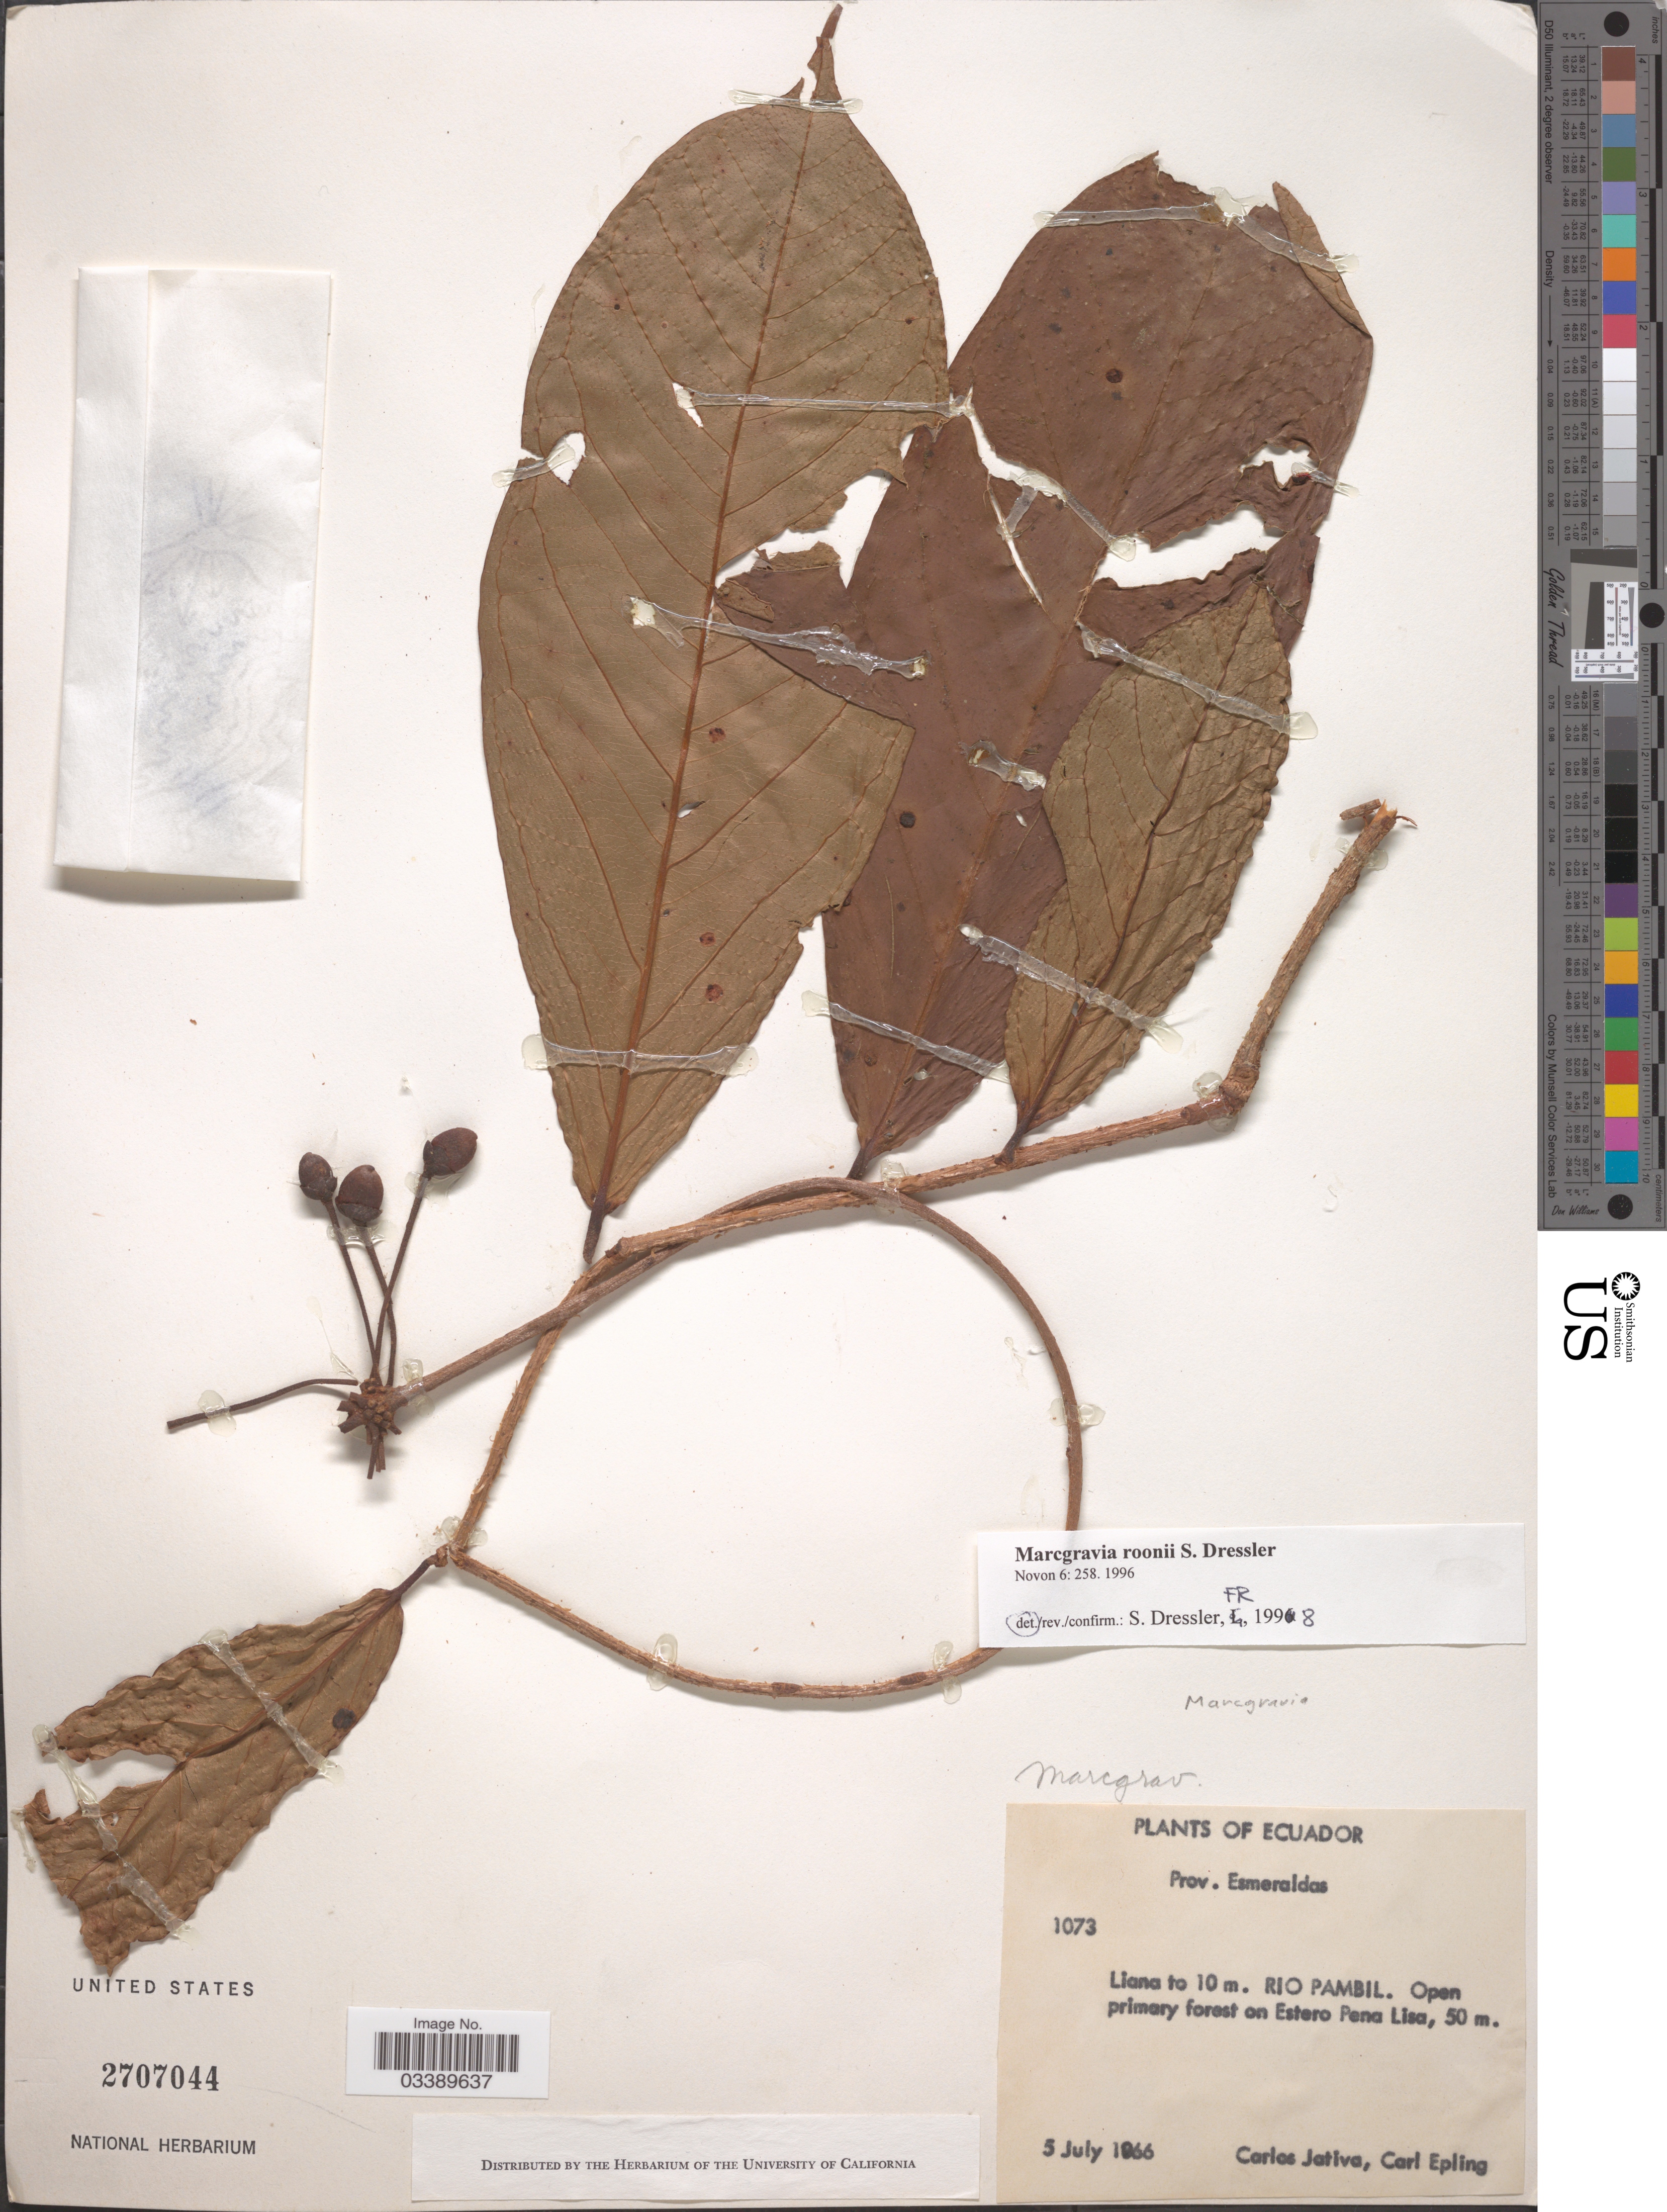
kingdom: Plantae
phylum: Tracheophyta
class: Magnoliopsida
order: Ericales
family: Marcgraviaceae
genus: Marcgravia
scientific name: Marcgravia roonii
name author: S. Dressler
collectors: C. D. Játiva & C. C. Epling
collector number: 1073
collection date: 1966-07-05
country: Ecuador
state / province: Esmeraldas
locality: Rio Pambil. Open primary forest on Estero Pena Lisa.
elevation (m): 50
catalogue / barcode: US 2707044